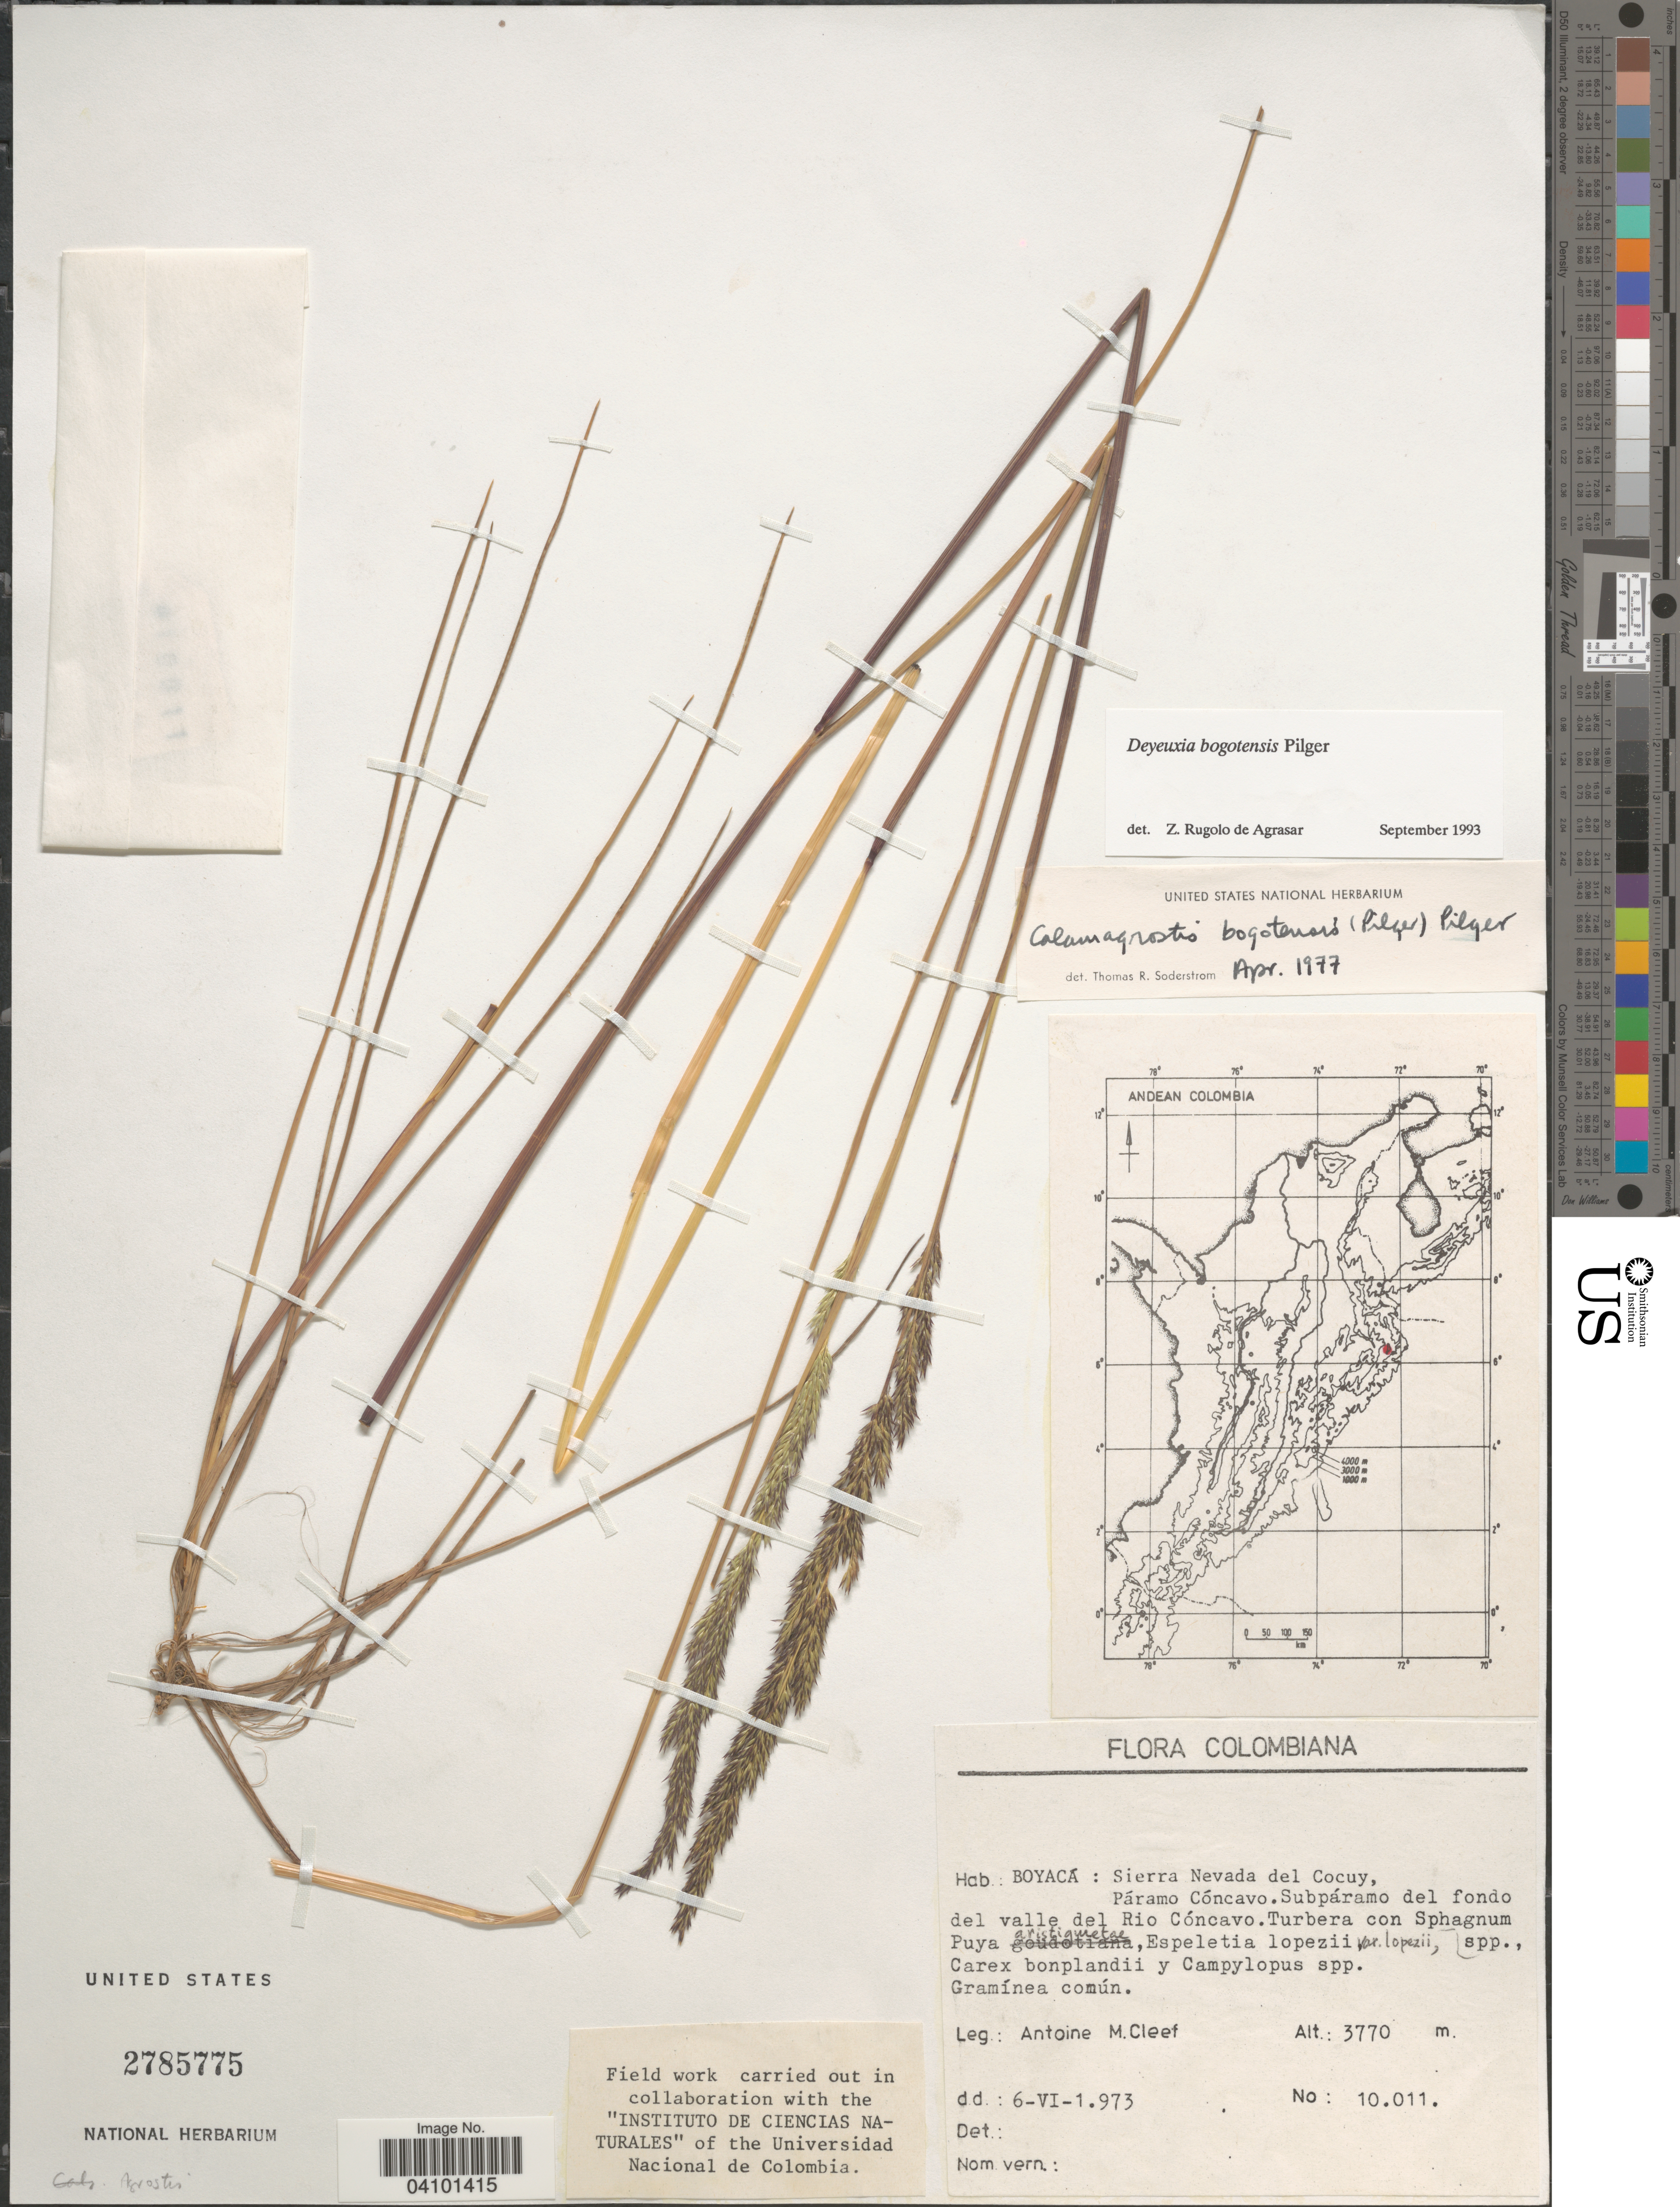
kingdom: Plantae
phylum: Tracheophyta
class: Liliopsida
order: Poales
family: Poaceae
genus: Calamagrostis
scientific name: Calamagrostis bogotensis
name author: (Pilg.) Pilg.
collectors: A. M. Cleef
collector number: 10011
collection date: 1973-06-06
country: Colombia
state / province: Boyacá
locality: Sierra Nevada del Cocuy, Páramo Cóncavo. Subpáramo del fondo del valle del Rio Cóncavo.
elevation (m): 3770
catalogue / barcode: US 2785775